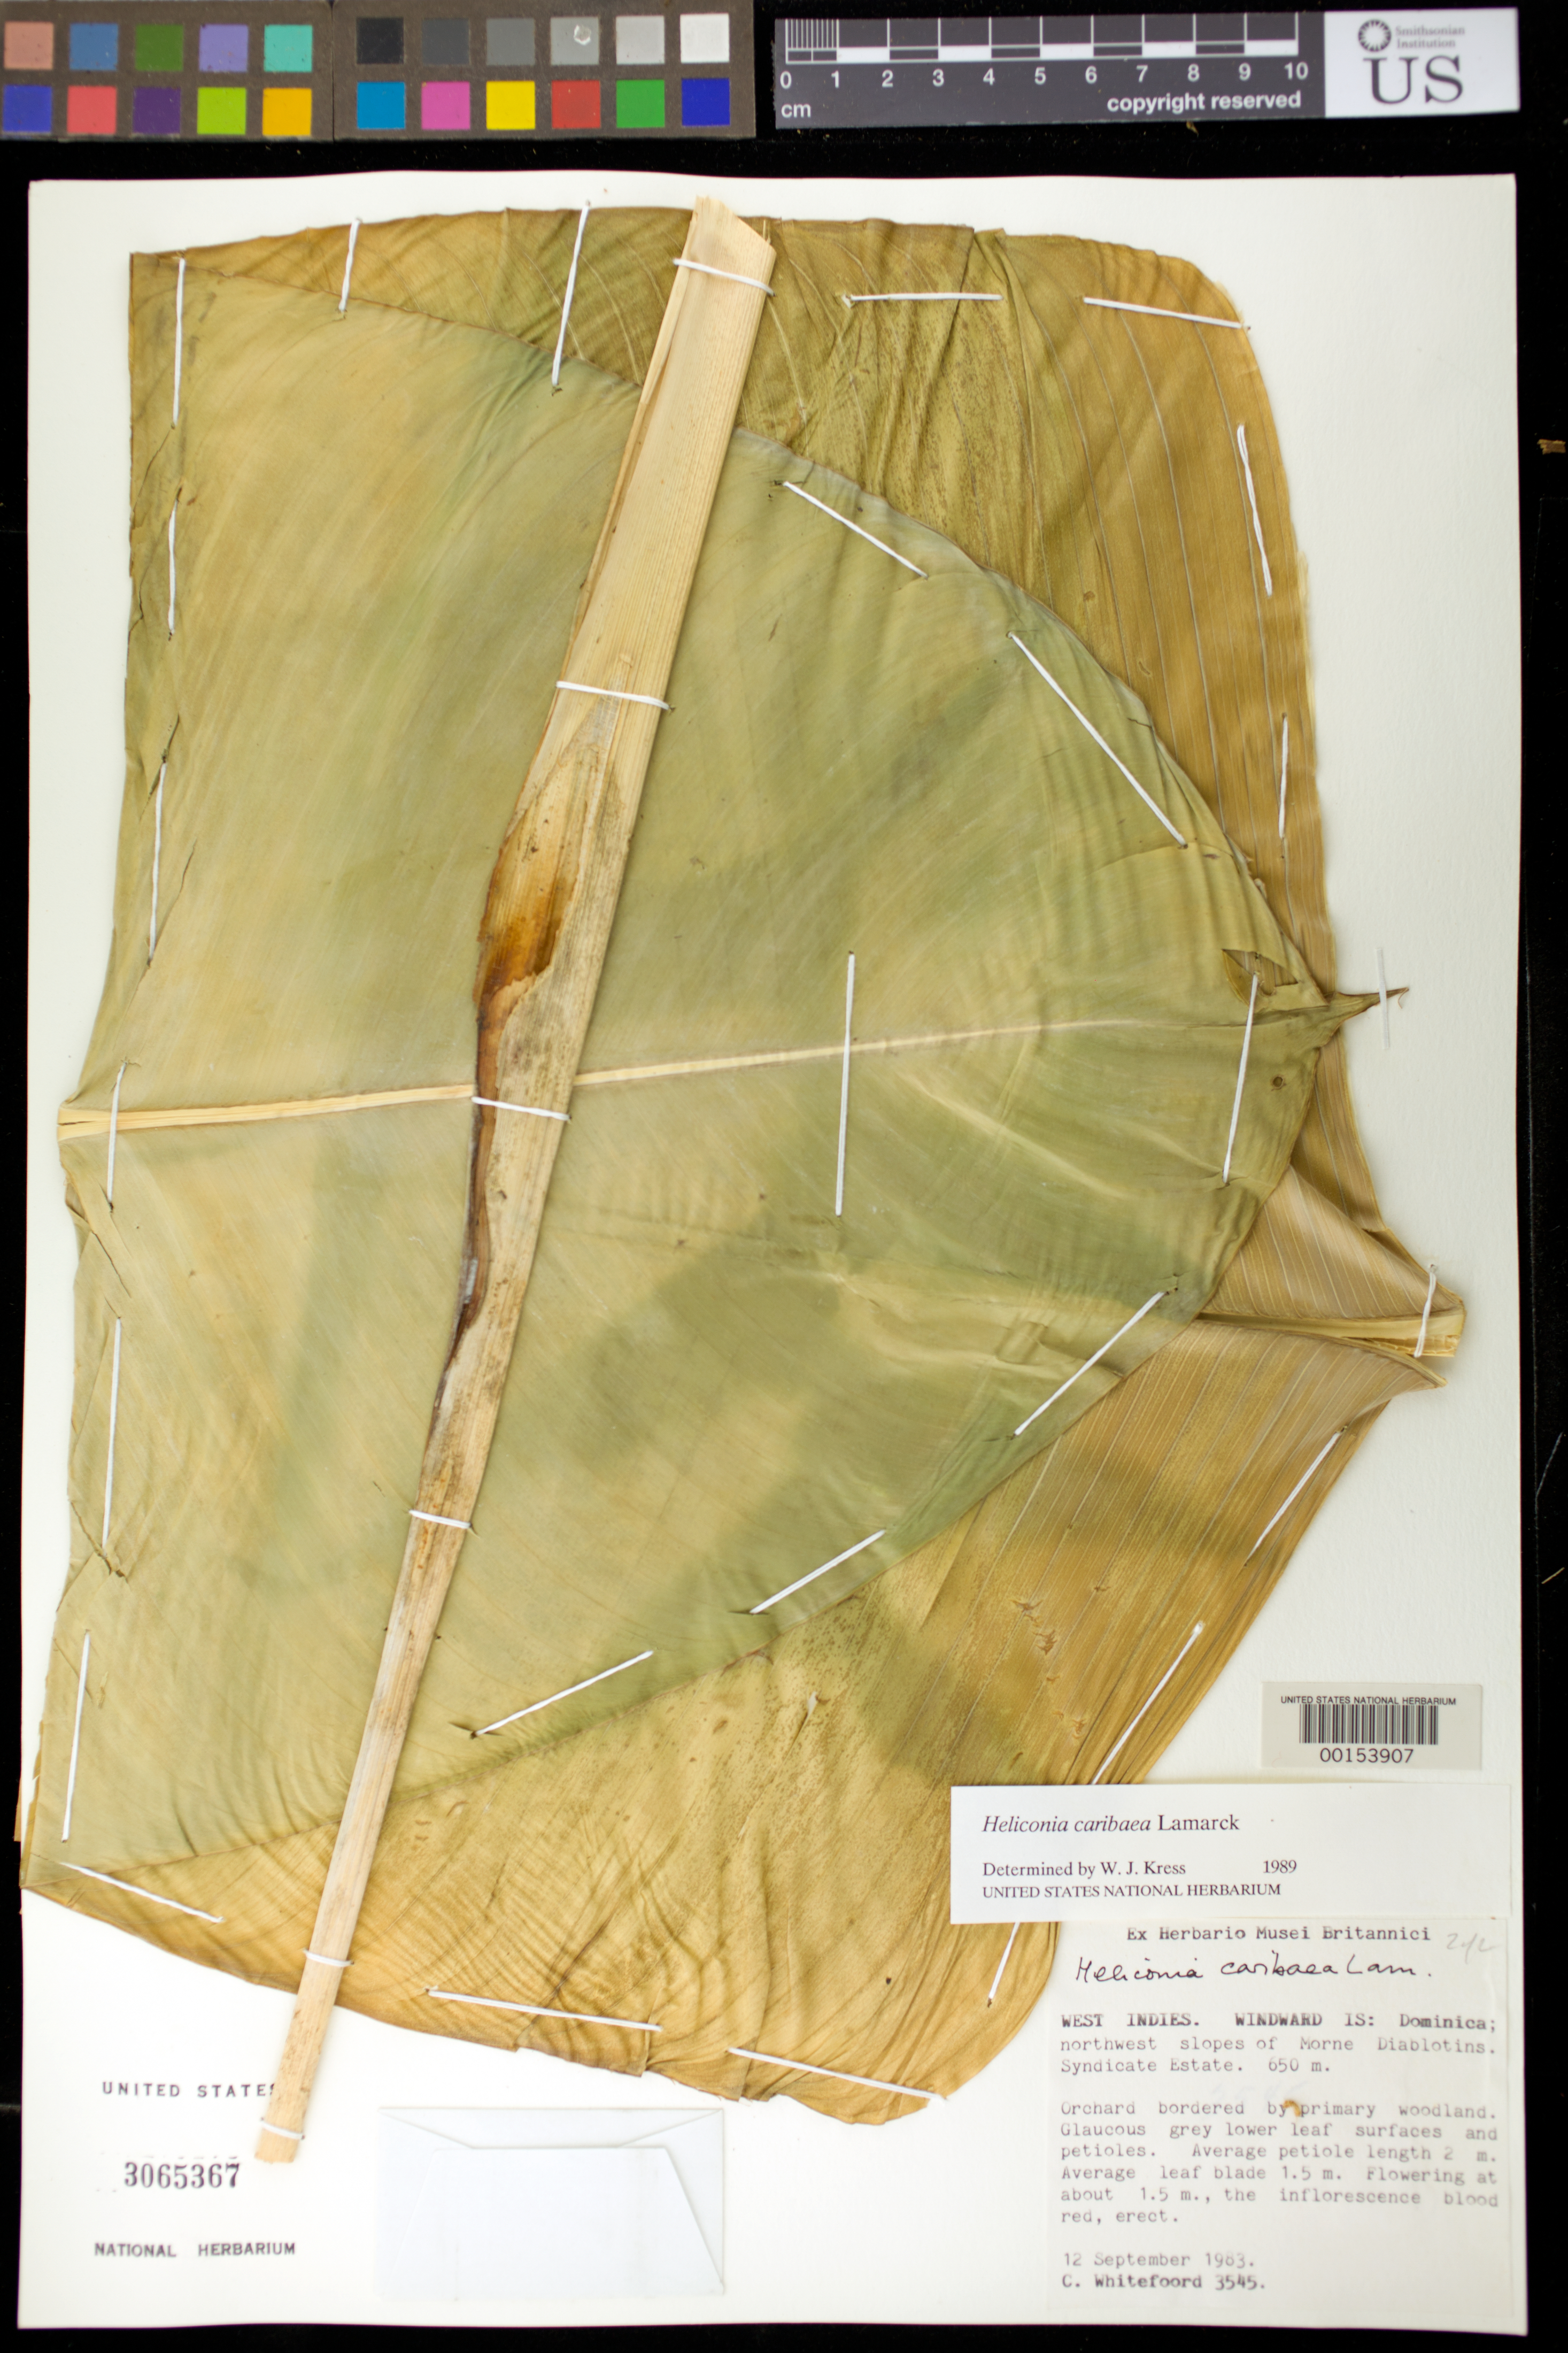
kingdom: Plantae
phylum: Tracheophyta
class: Liliopsida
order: Zingiberales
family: Heliconiaceae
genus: Heliconia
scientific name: Heliconia caribaea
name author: Lam.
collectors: C. Whitefoord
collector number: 3545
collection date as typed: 12 Sep 1983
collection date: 1983-09-12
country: Dominica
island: Dominica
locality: Nw slopes of morne diablotins, syndicate estate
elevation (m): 650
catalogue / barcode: US 3065367